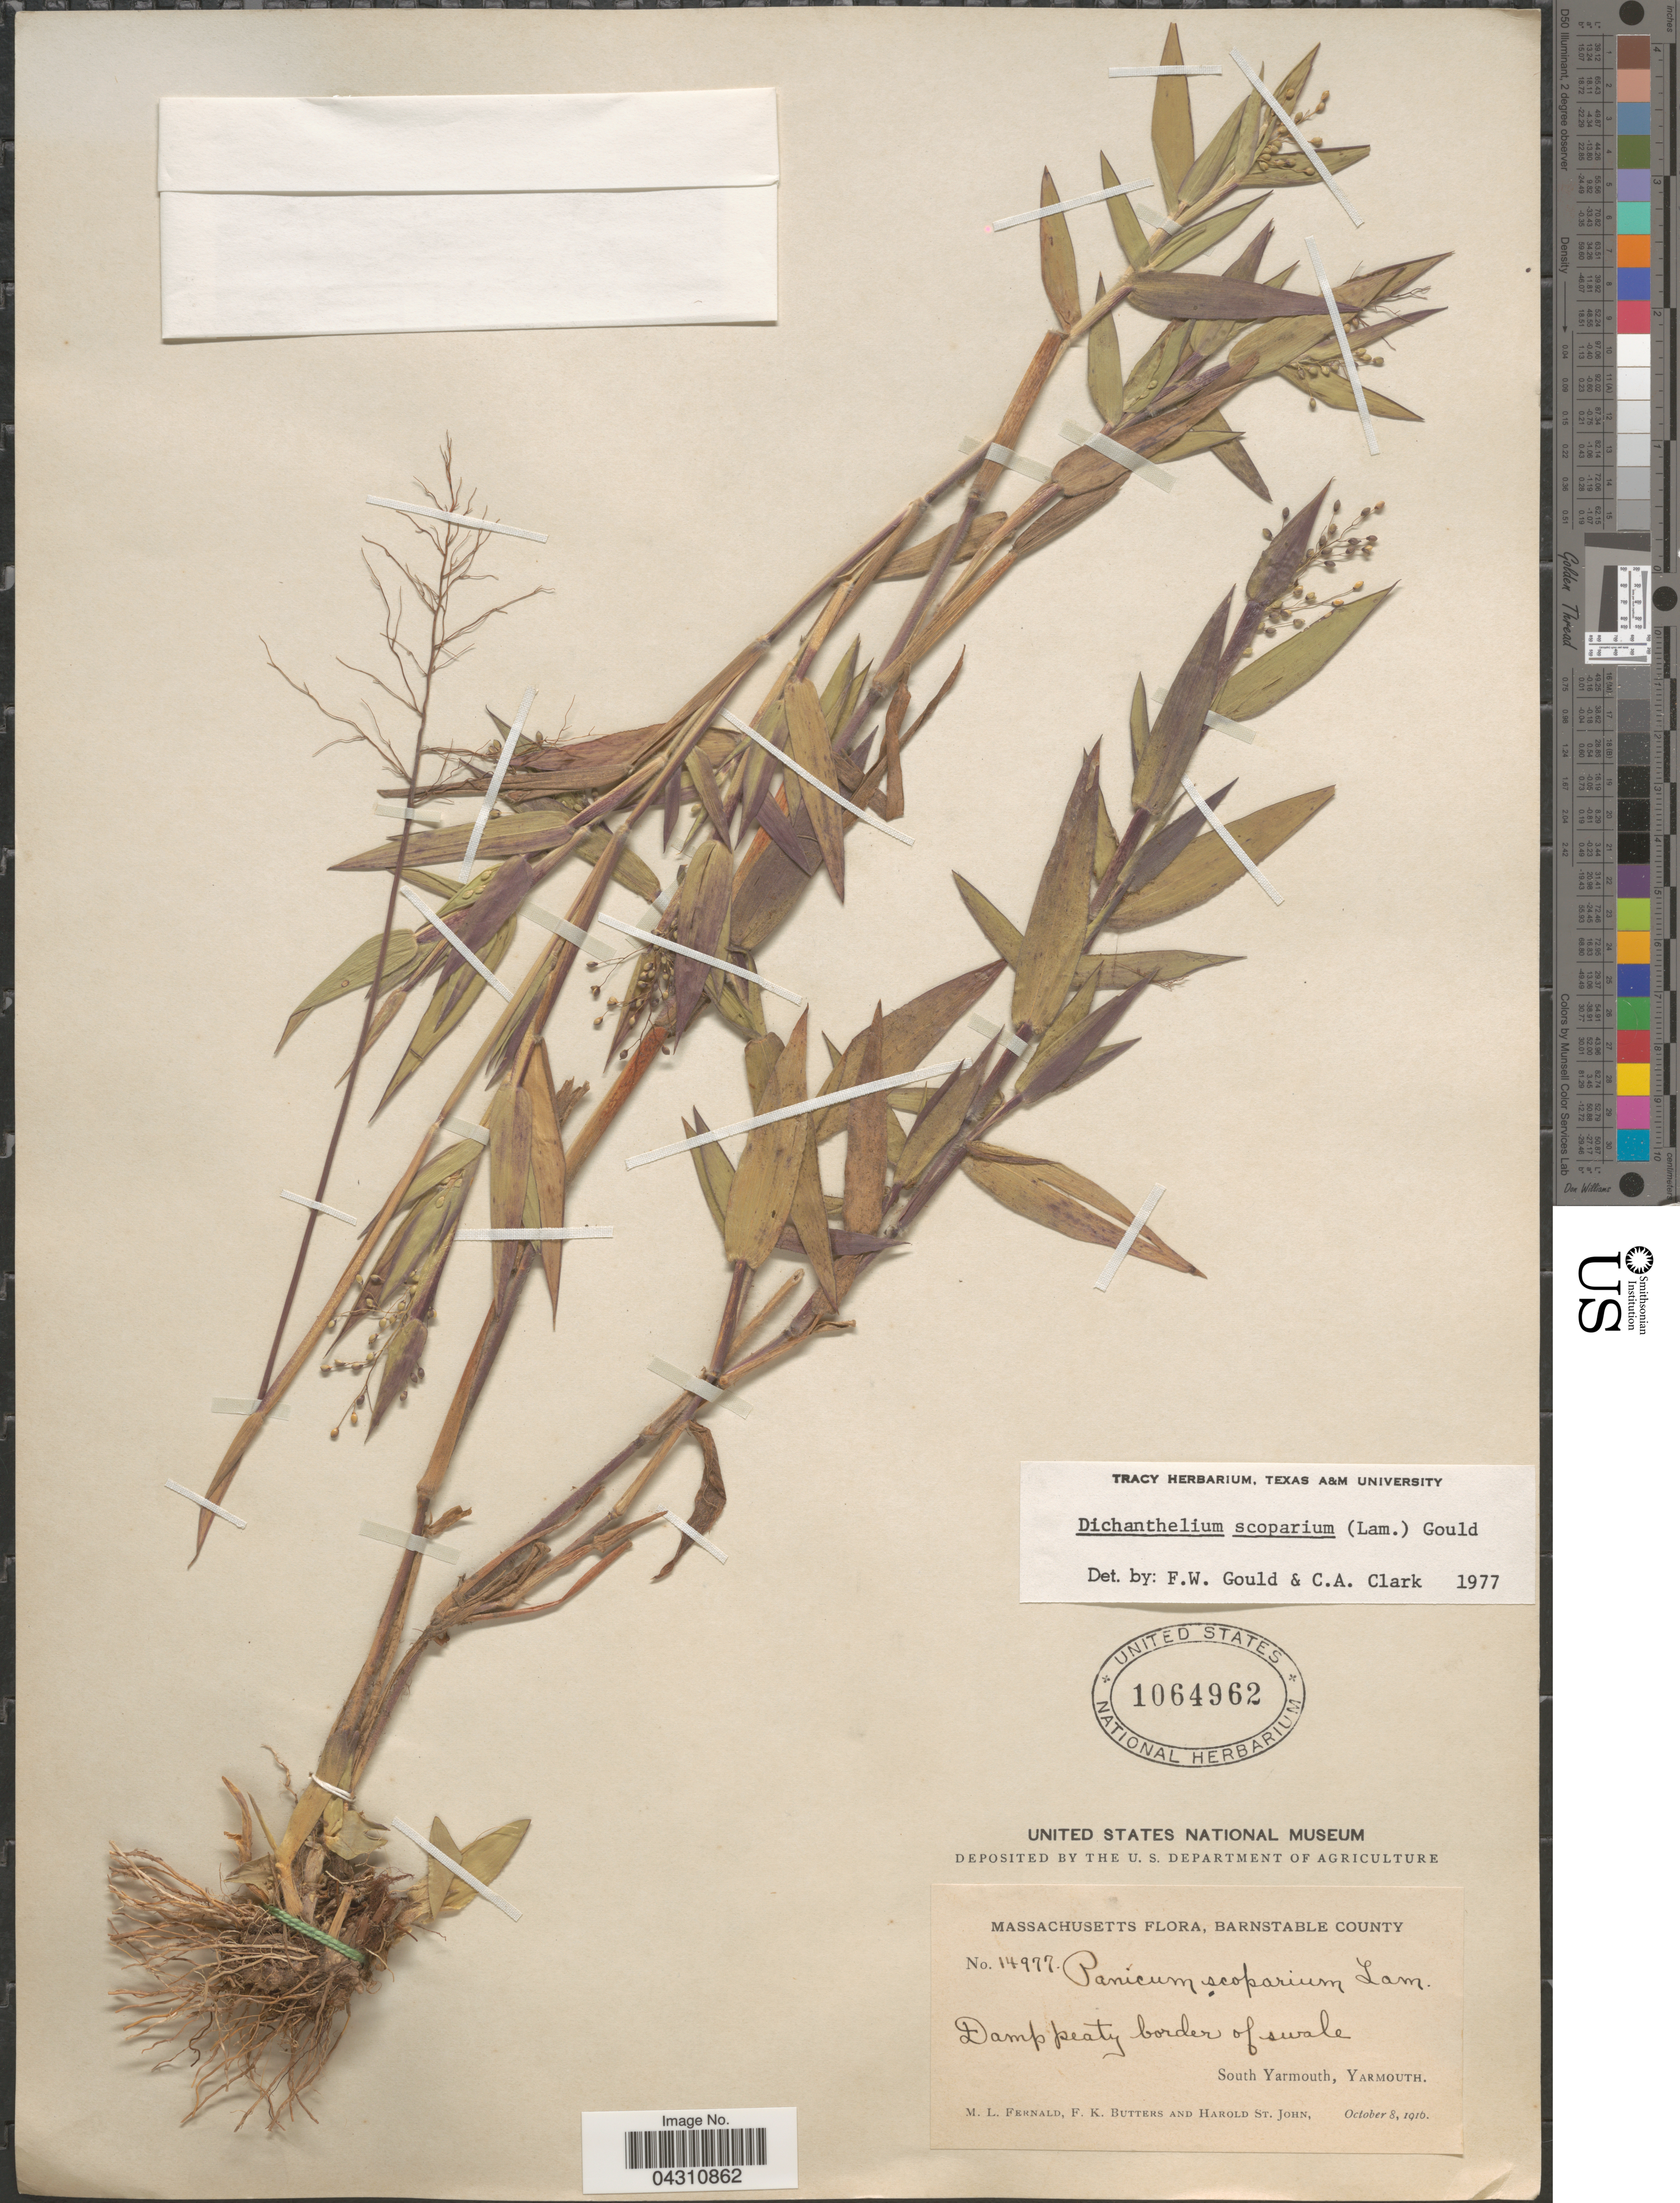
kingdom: Plantae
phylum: Tracheophyta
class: Liliopsida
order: Poales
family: Poaceae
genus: Dichanthelium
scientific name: Dichanthelium scoparium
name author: (Lam.) Gould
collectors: M. L. Fernald, F. K. Butters & H. St. John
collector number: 14977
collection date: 1916-10-08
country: United States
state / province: Massachusetts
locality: Barnstable County. Damp peaty border of swale. South Yarmouth, Yarmouth.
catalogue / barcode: US 1064962